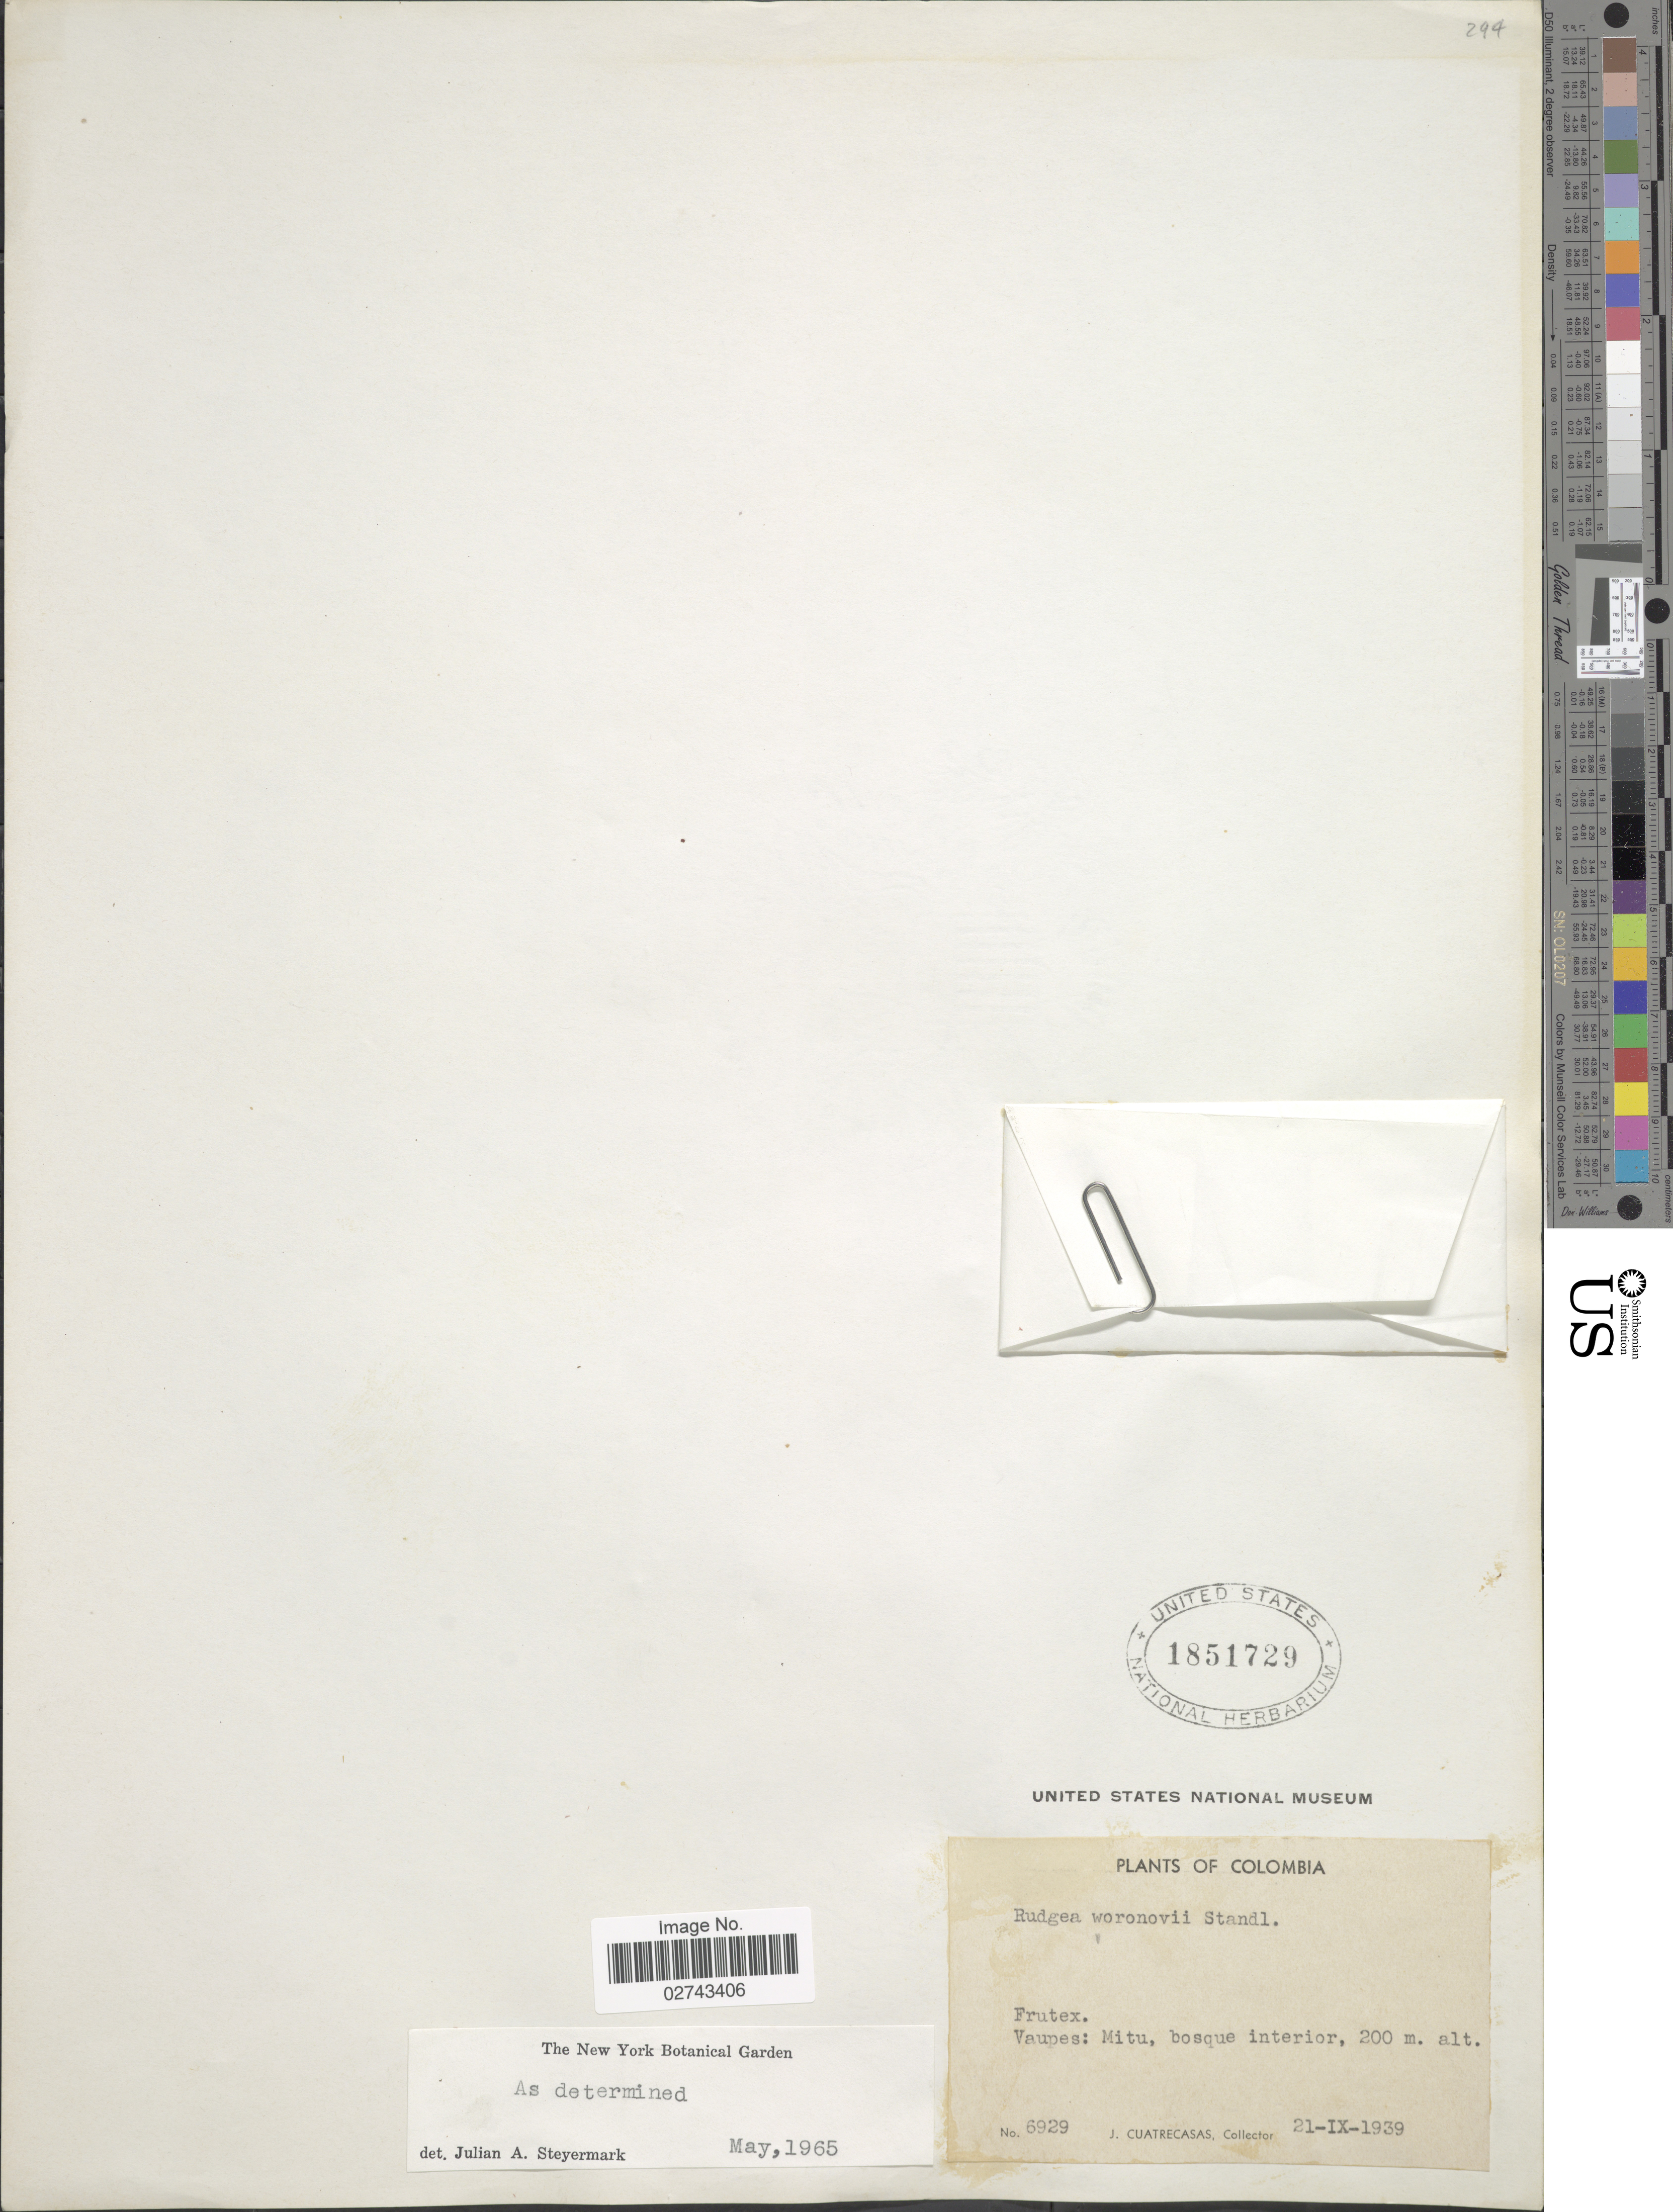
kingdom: Plantae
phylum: Tracheophyta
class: Magnoliopsida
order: Gentianales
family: Rubiaceae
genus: Rudgea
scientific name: Rudgea woronowii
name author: Standl.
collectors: J. Cuatrecasas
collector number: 6929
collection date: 1939-09-21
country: Colombia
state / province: Vaupés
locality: Mitu, bosque interior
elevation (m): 200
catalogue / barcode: US 1851729